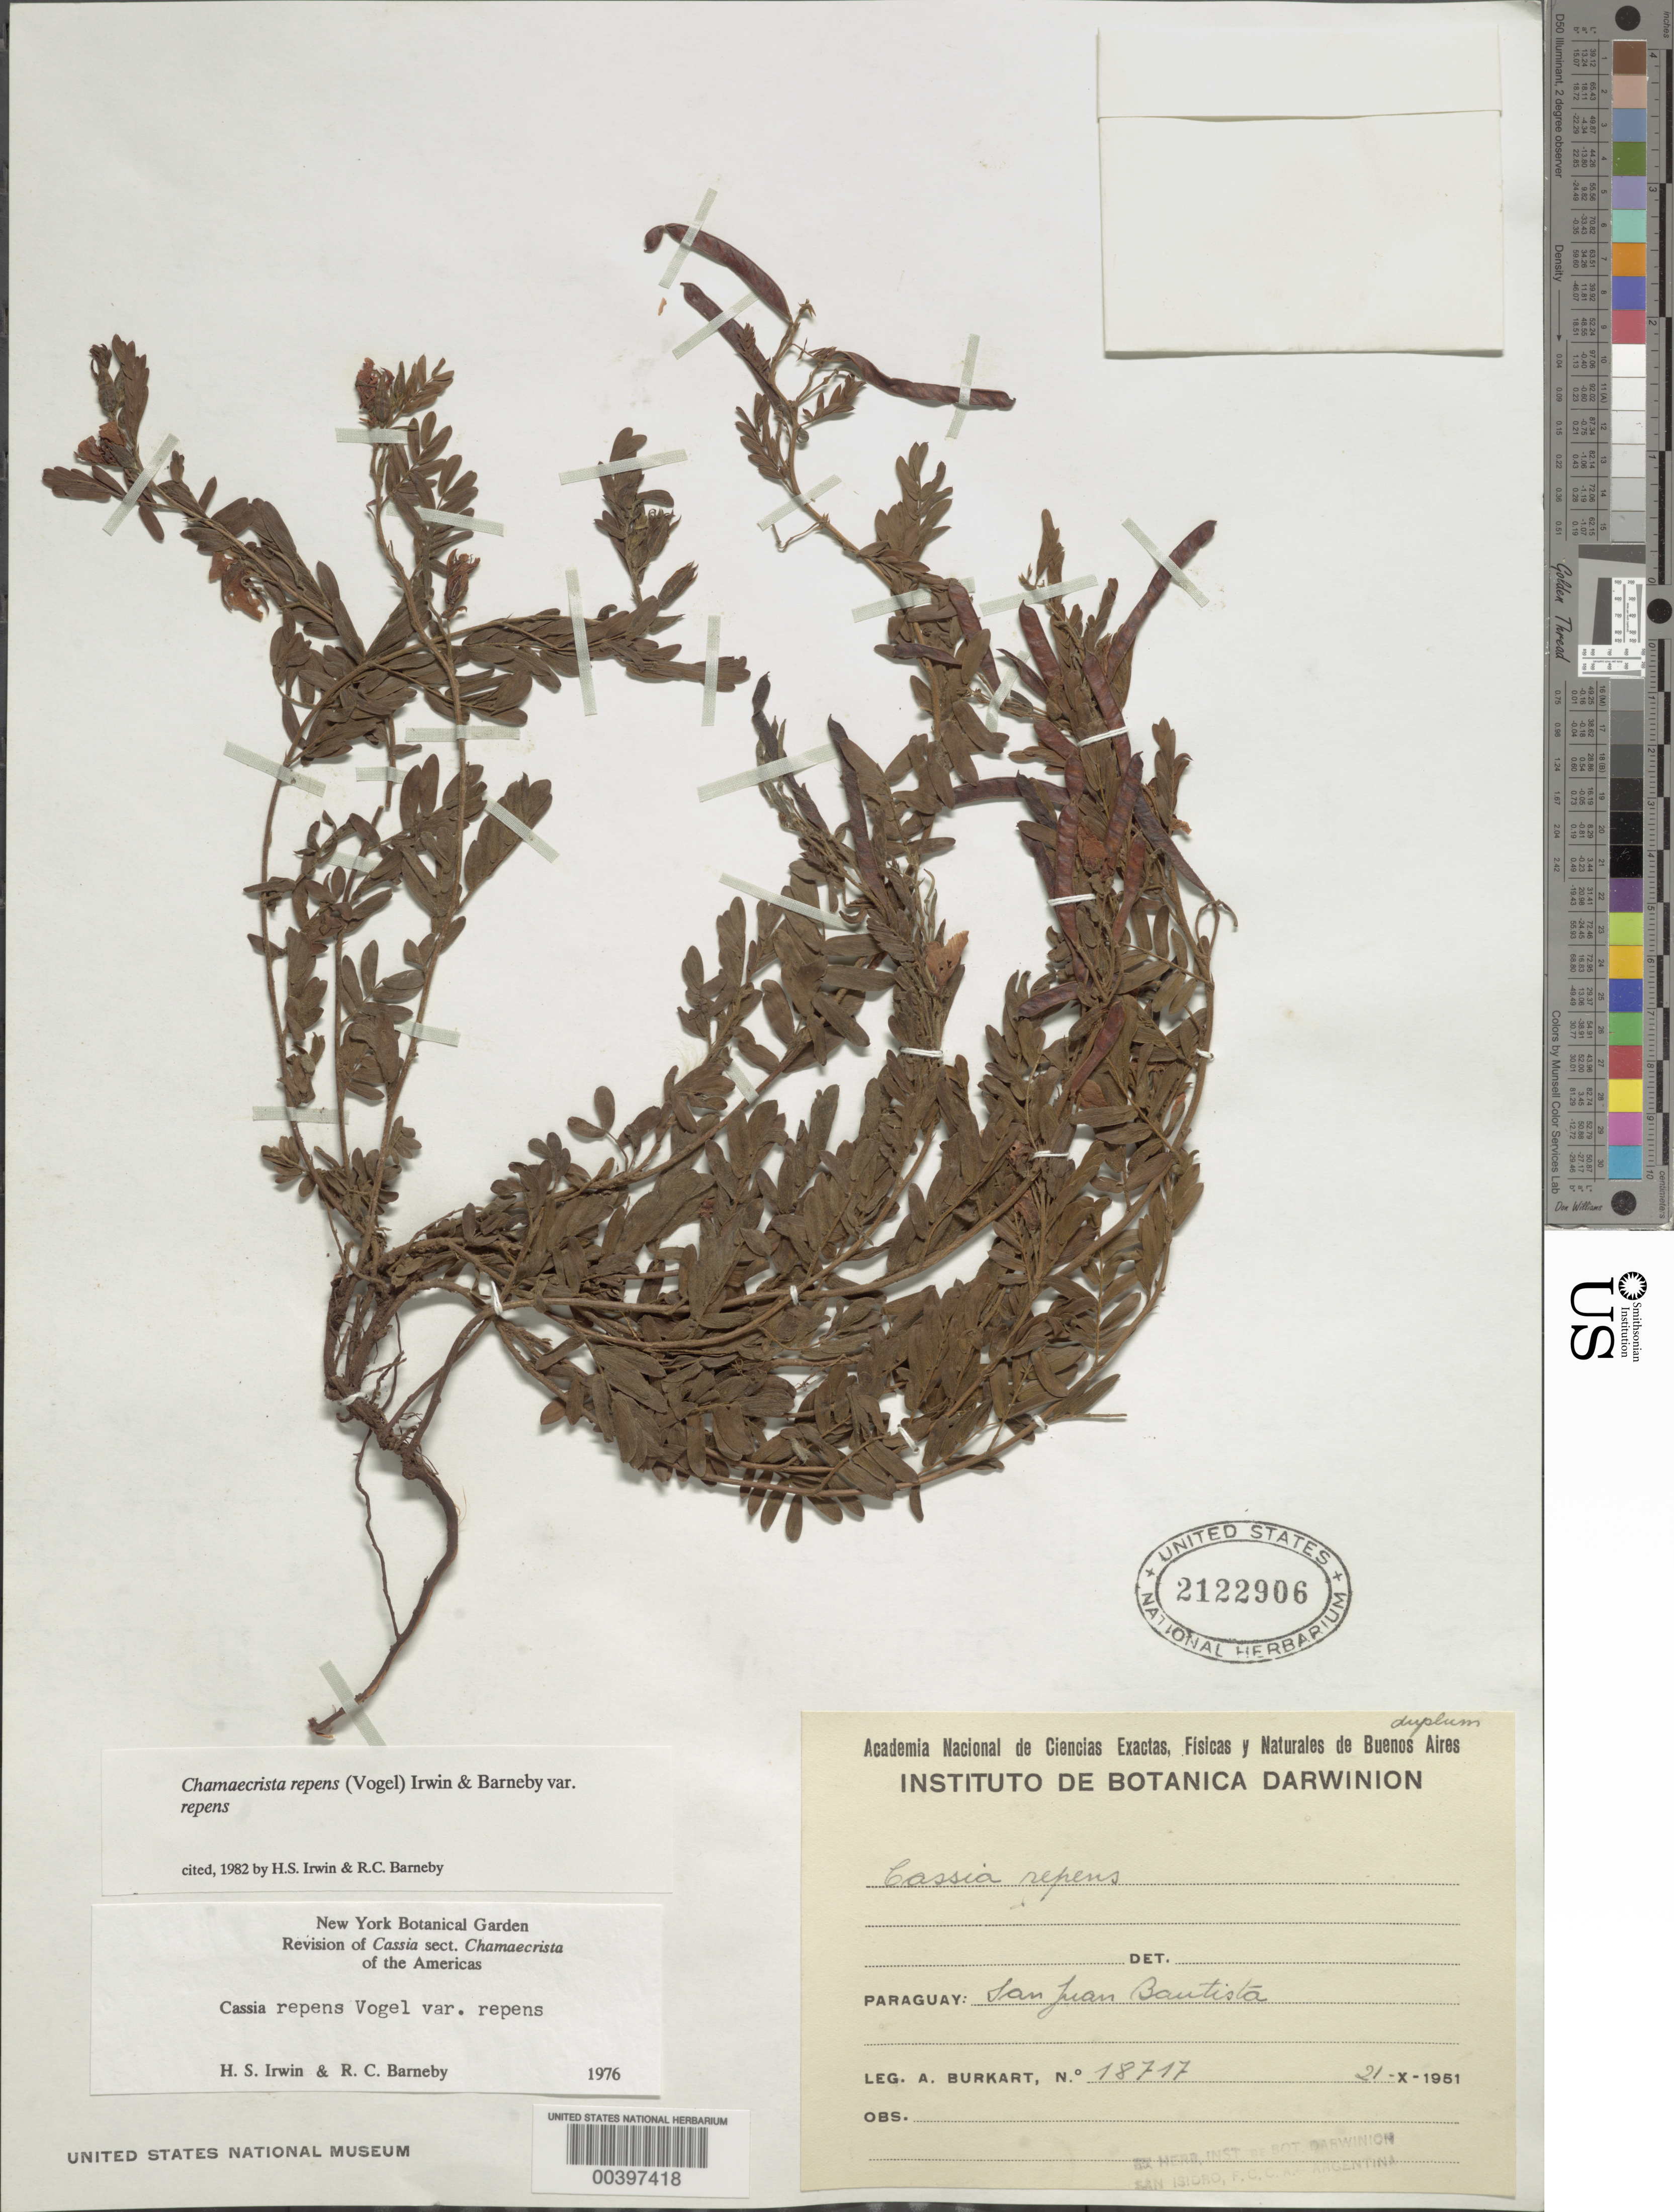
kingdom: Plantae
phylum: Tracheophyta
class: Magnoliopsida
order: Fabales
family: Fabaceae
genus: Chamaecrista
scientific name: Chamaecrista repens var. repens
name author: (Vogel) H.S. Irwin & Barneby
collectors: A. E. Burkart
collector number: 18717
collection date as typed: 21 Oct 1951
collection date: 1951-10-21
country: Paraguay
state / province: Misiones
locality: San juan bautista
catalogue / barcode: US 2122906